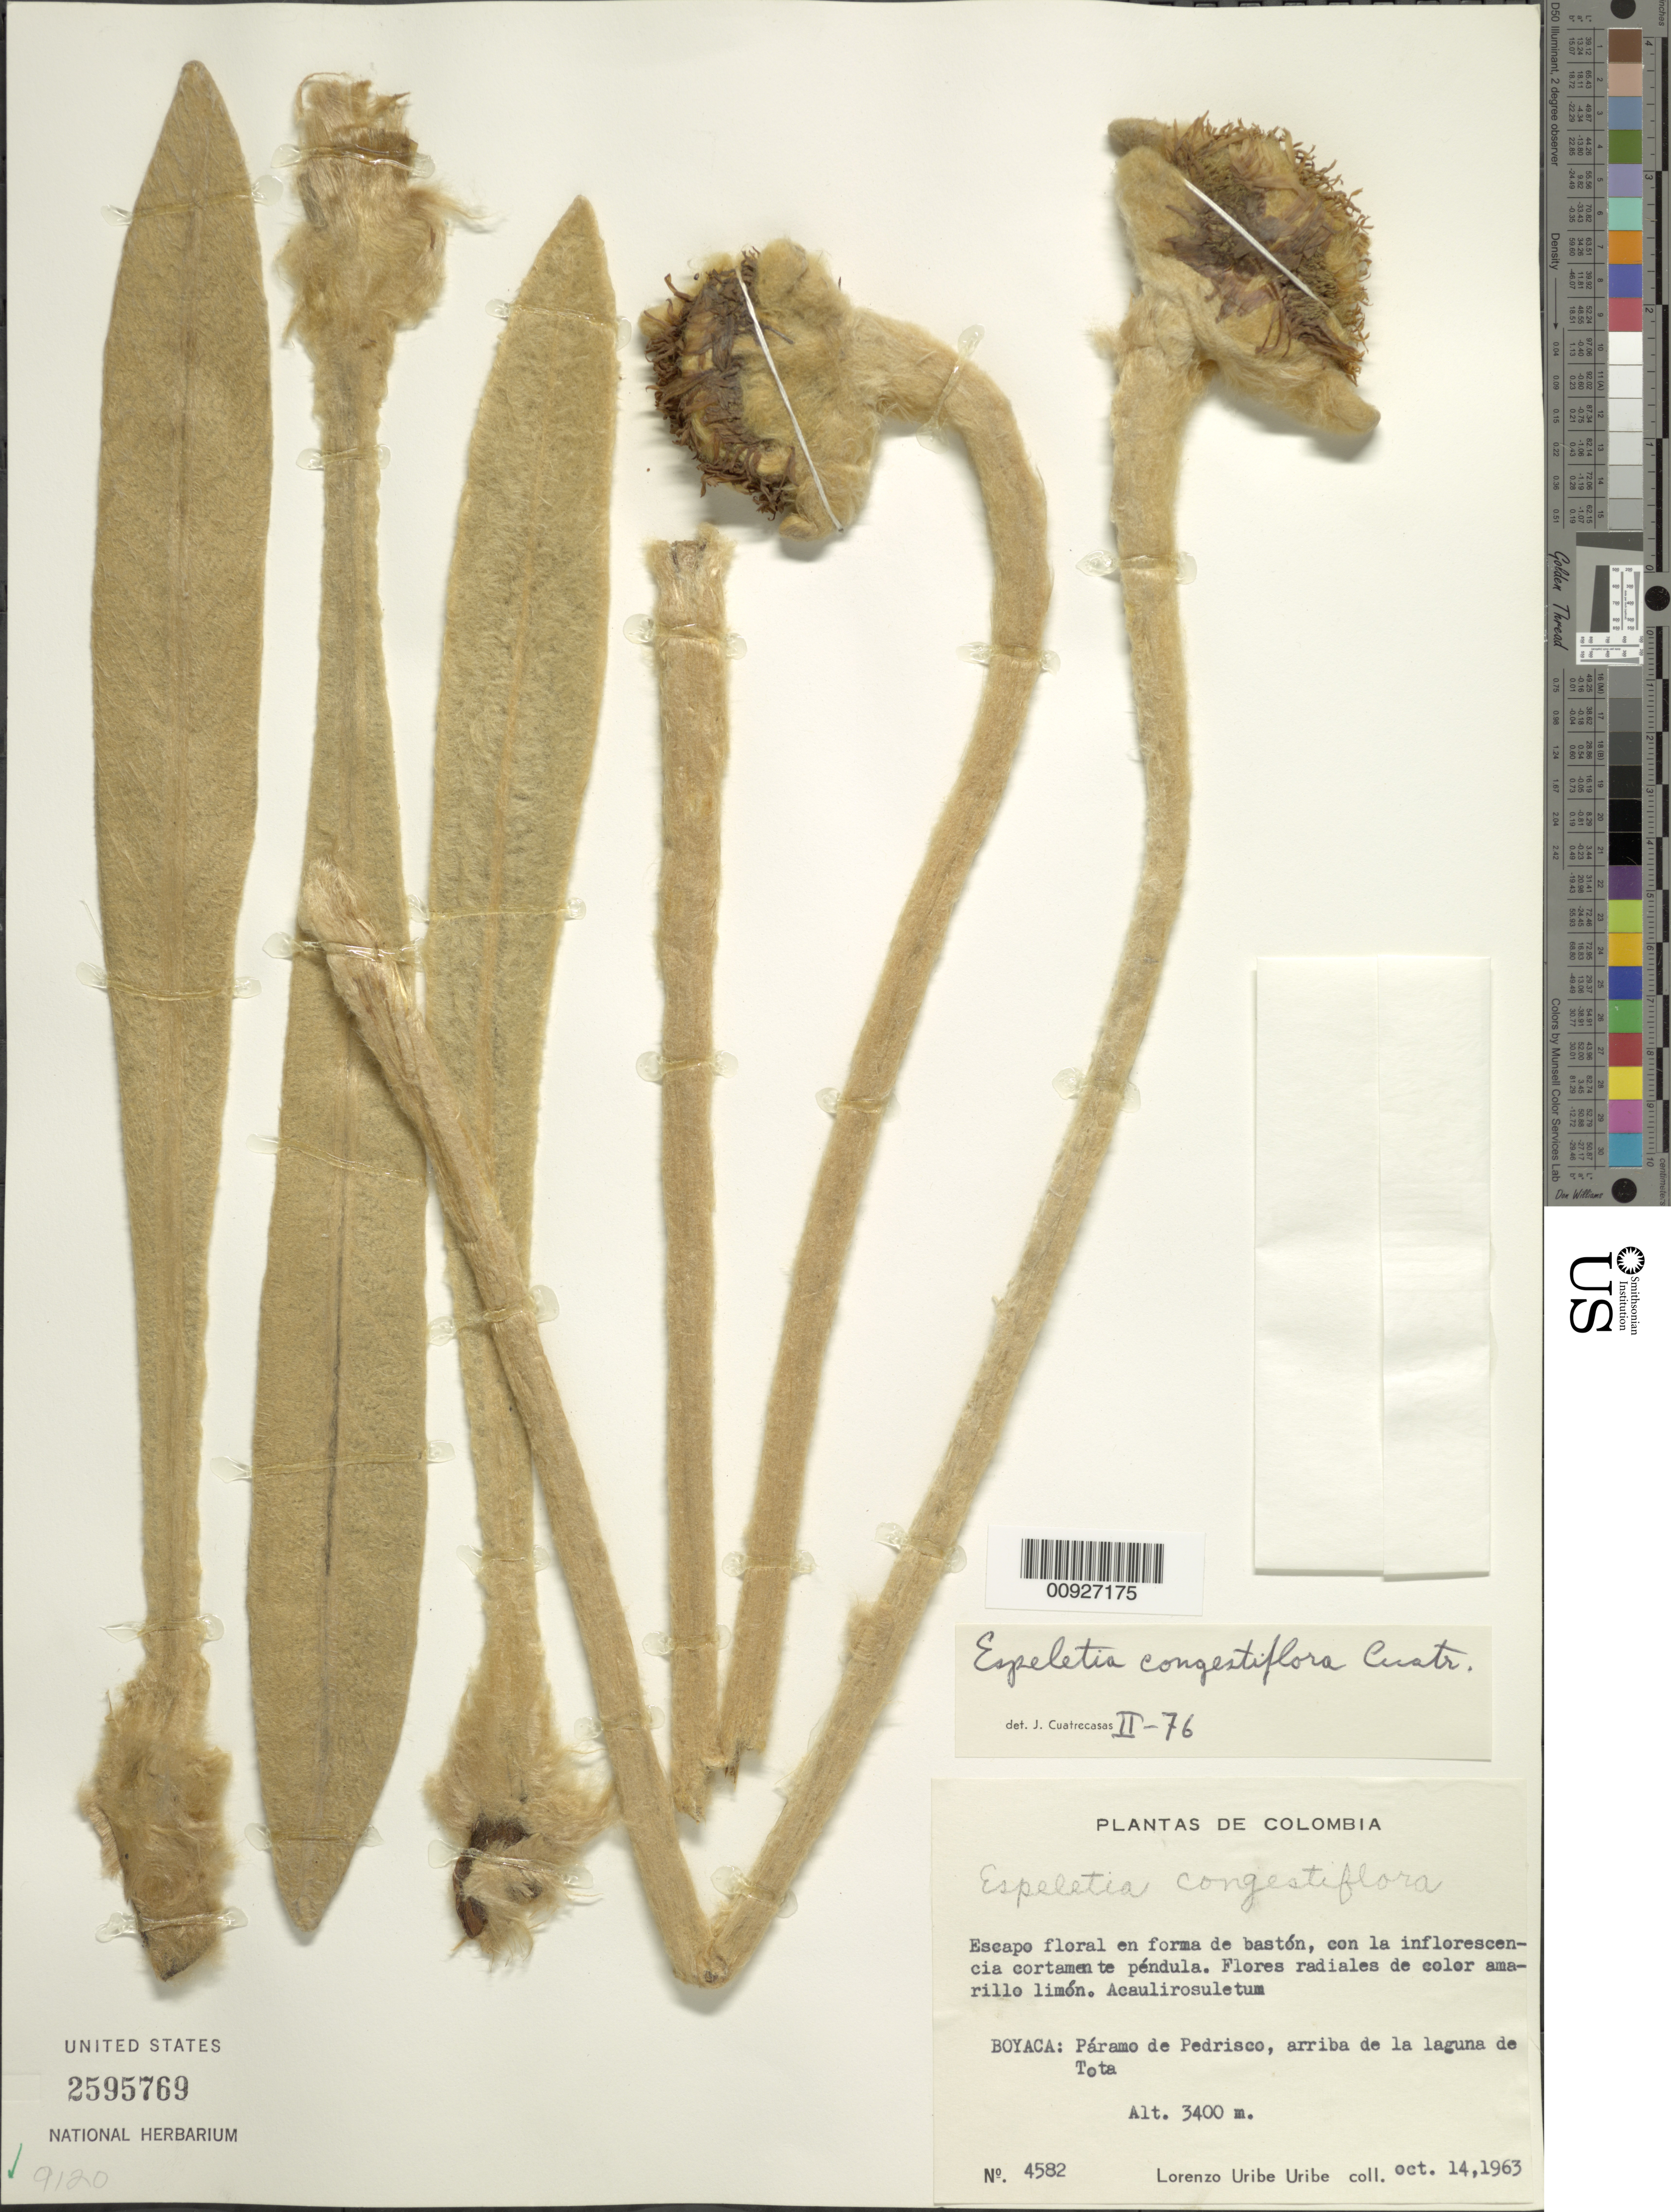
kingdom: Plantae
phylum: Tracheophyta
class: Magnoliopsida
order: Asterales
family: Asteraceae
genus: Espeletia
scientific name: Espeletia congestiflora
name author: Cuatrec.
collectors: L. Uribe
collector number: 4582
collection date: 1963-10-14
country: Colombia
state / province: Boyacá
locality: P. de Pedrisco. Arriba de la Laguna de Tota.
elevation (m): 3400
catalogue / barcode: US 2595769